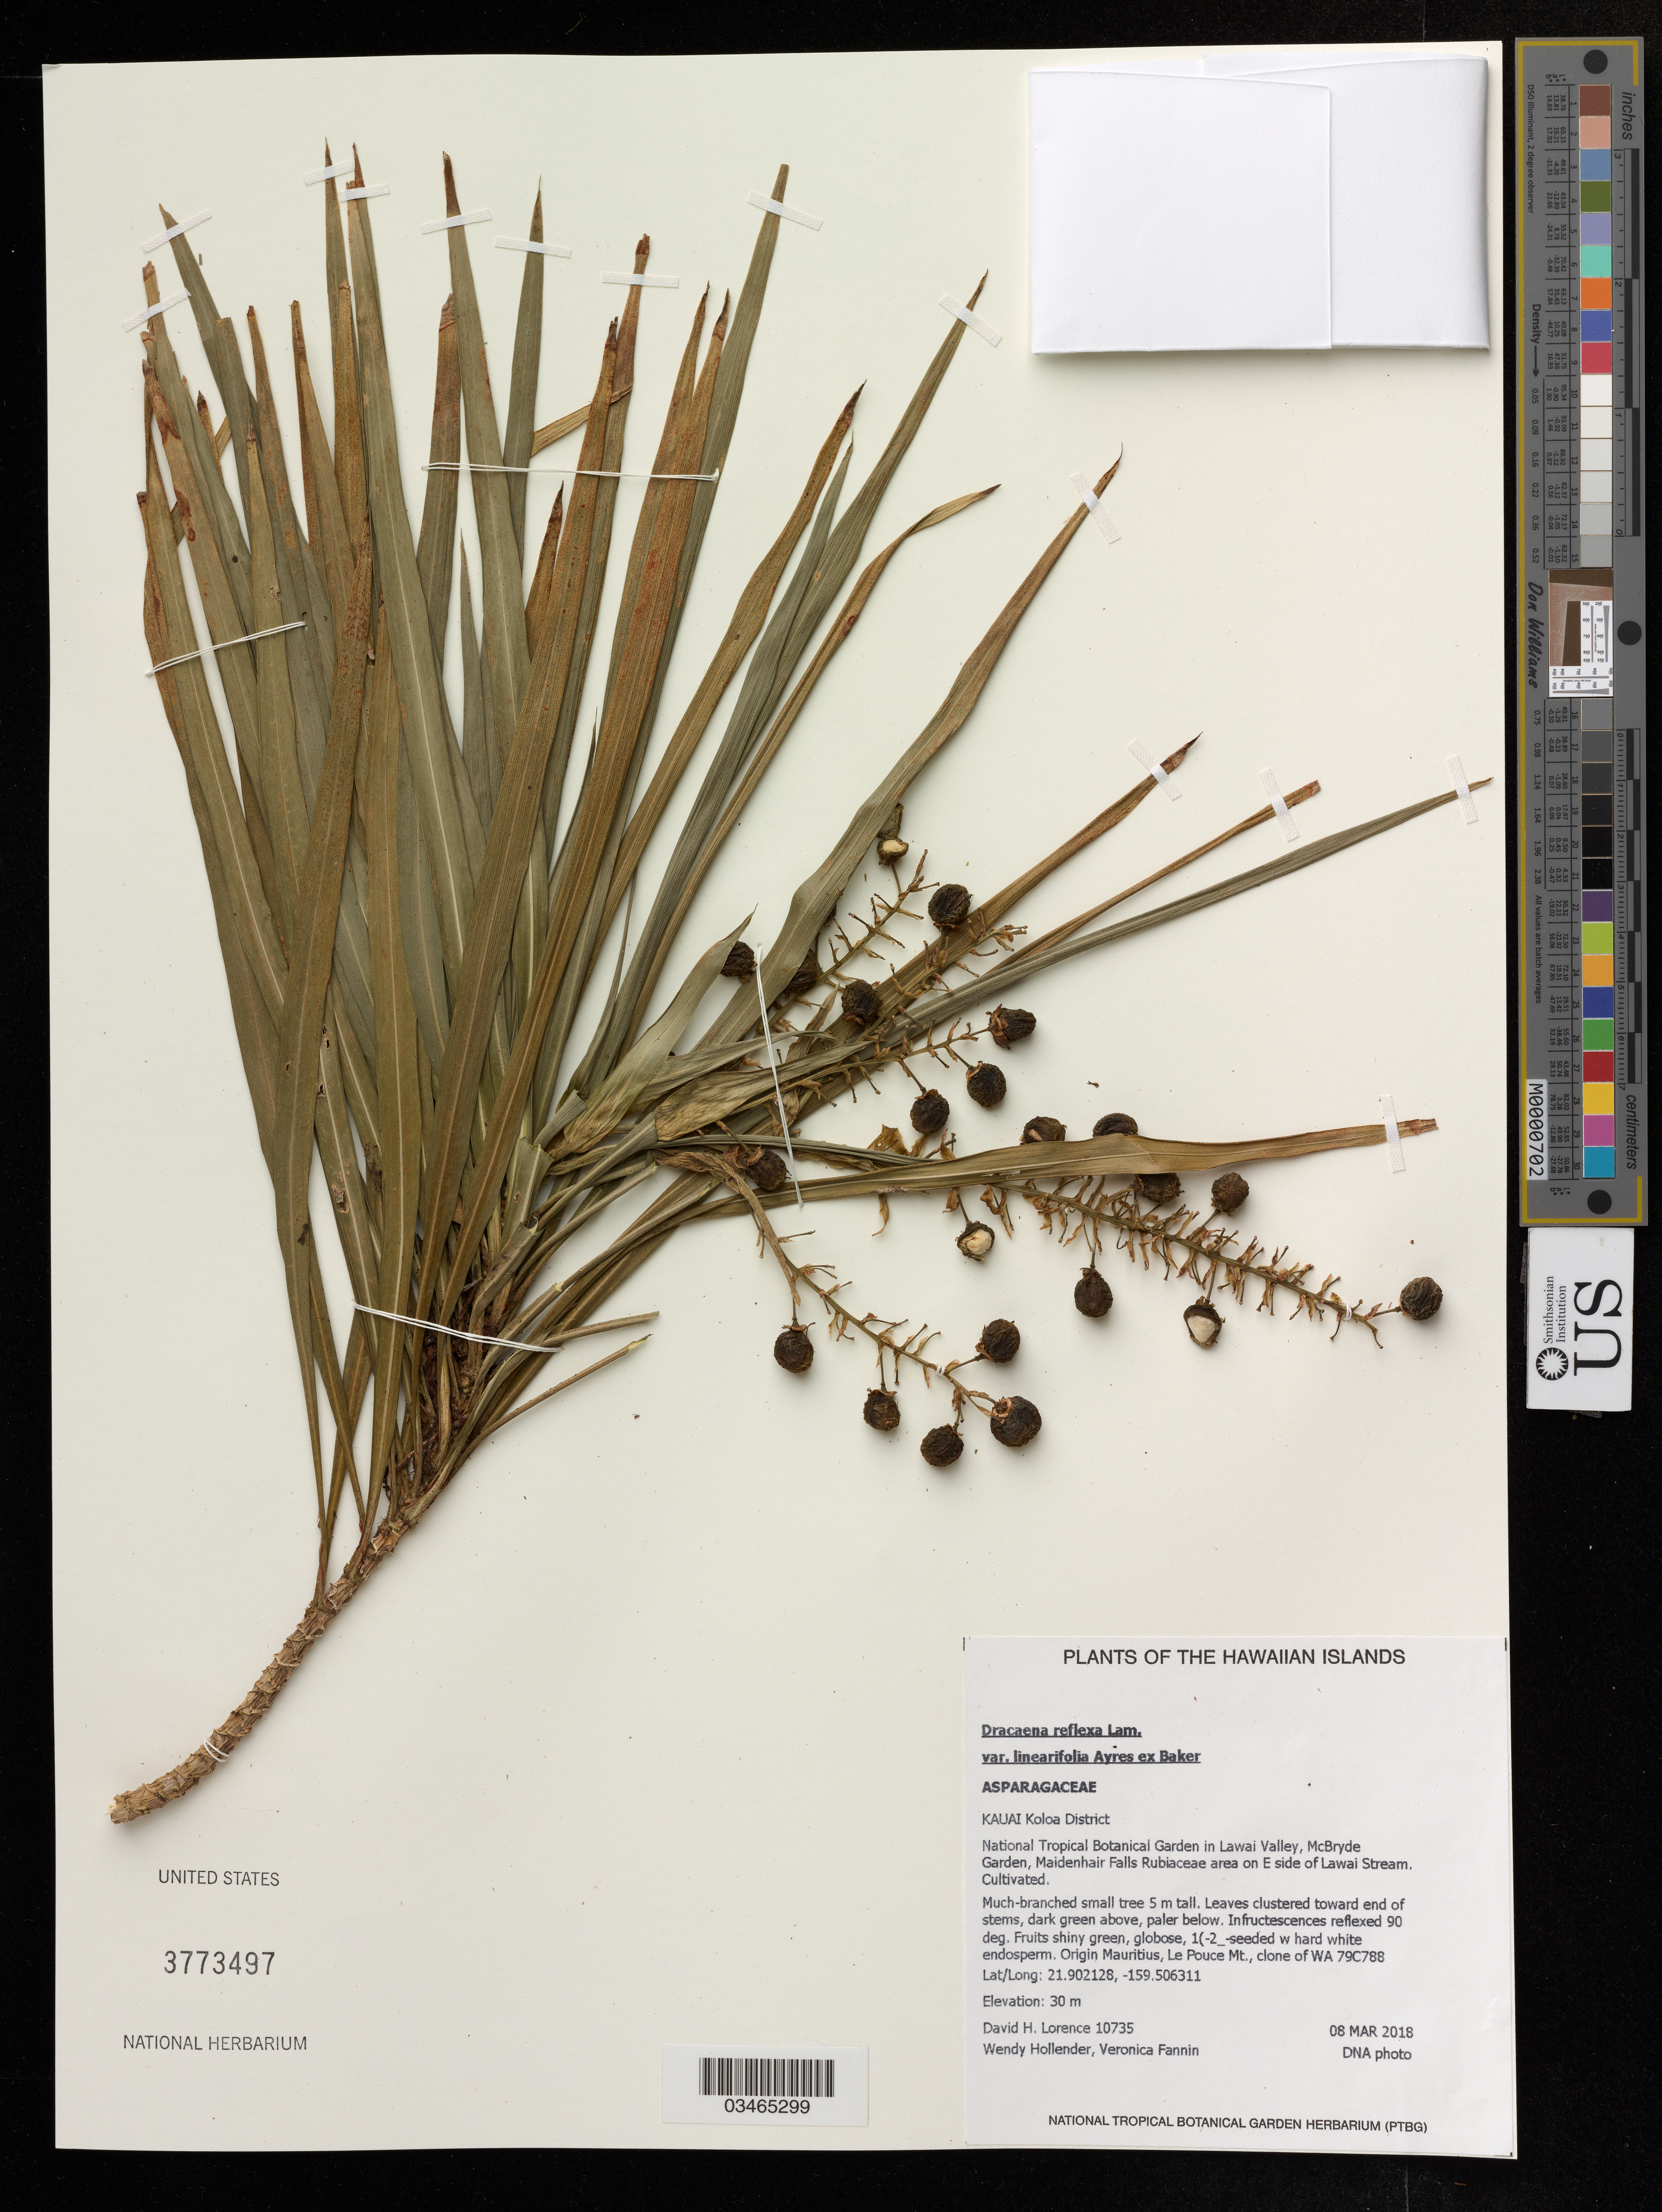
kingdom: Plantae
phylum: Tracheophyta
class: Liliopsida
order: Asparagales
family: Asparagaceae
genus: Dracaena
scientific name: Dracaena reflexa var. linearifolia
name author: Lam.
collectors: D. Lorence, W. Hollender & V. Fanning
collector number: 10735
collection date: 2018-03-05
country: United States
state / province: Hawaii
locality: Kauai Koloa District, National Tropical Botanical Garden in Lawai Valley, McBryde Garden, Maidenhair Falls Rubiaceae area on E side of Lawai Stream, Cultivated.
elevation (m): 30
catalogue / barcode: US 3773497